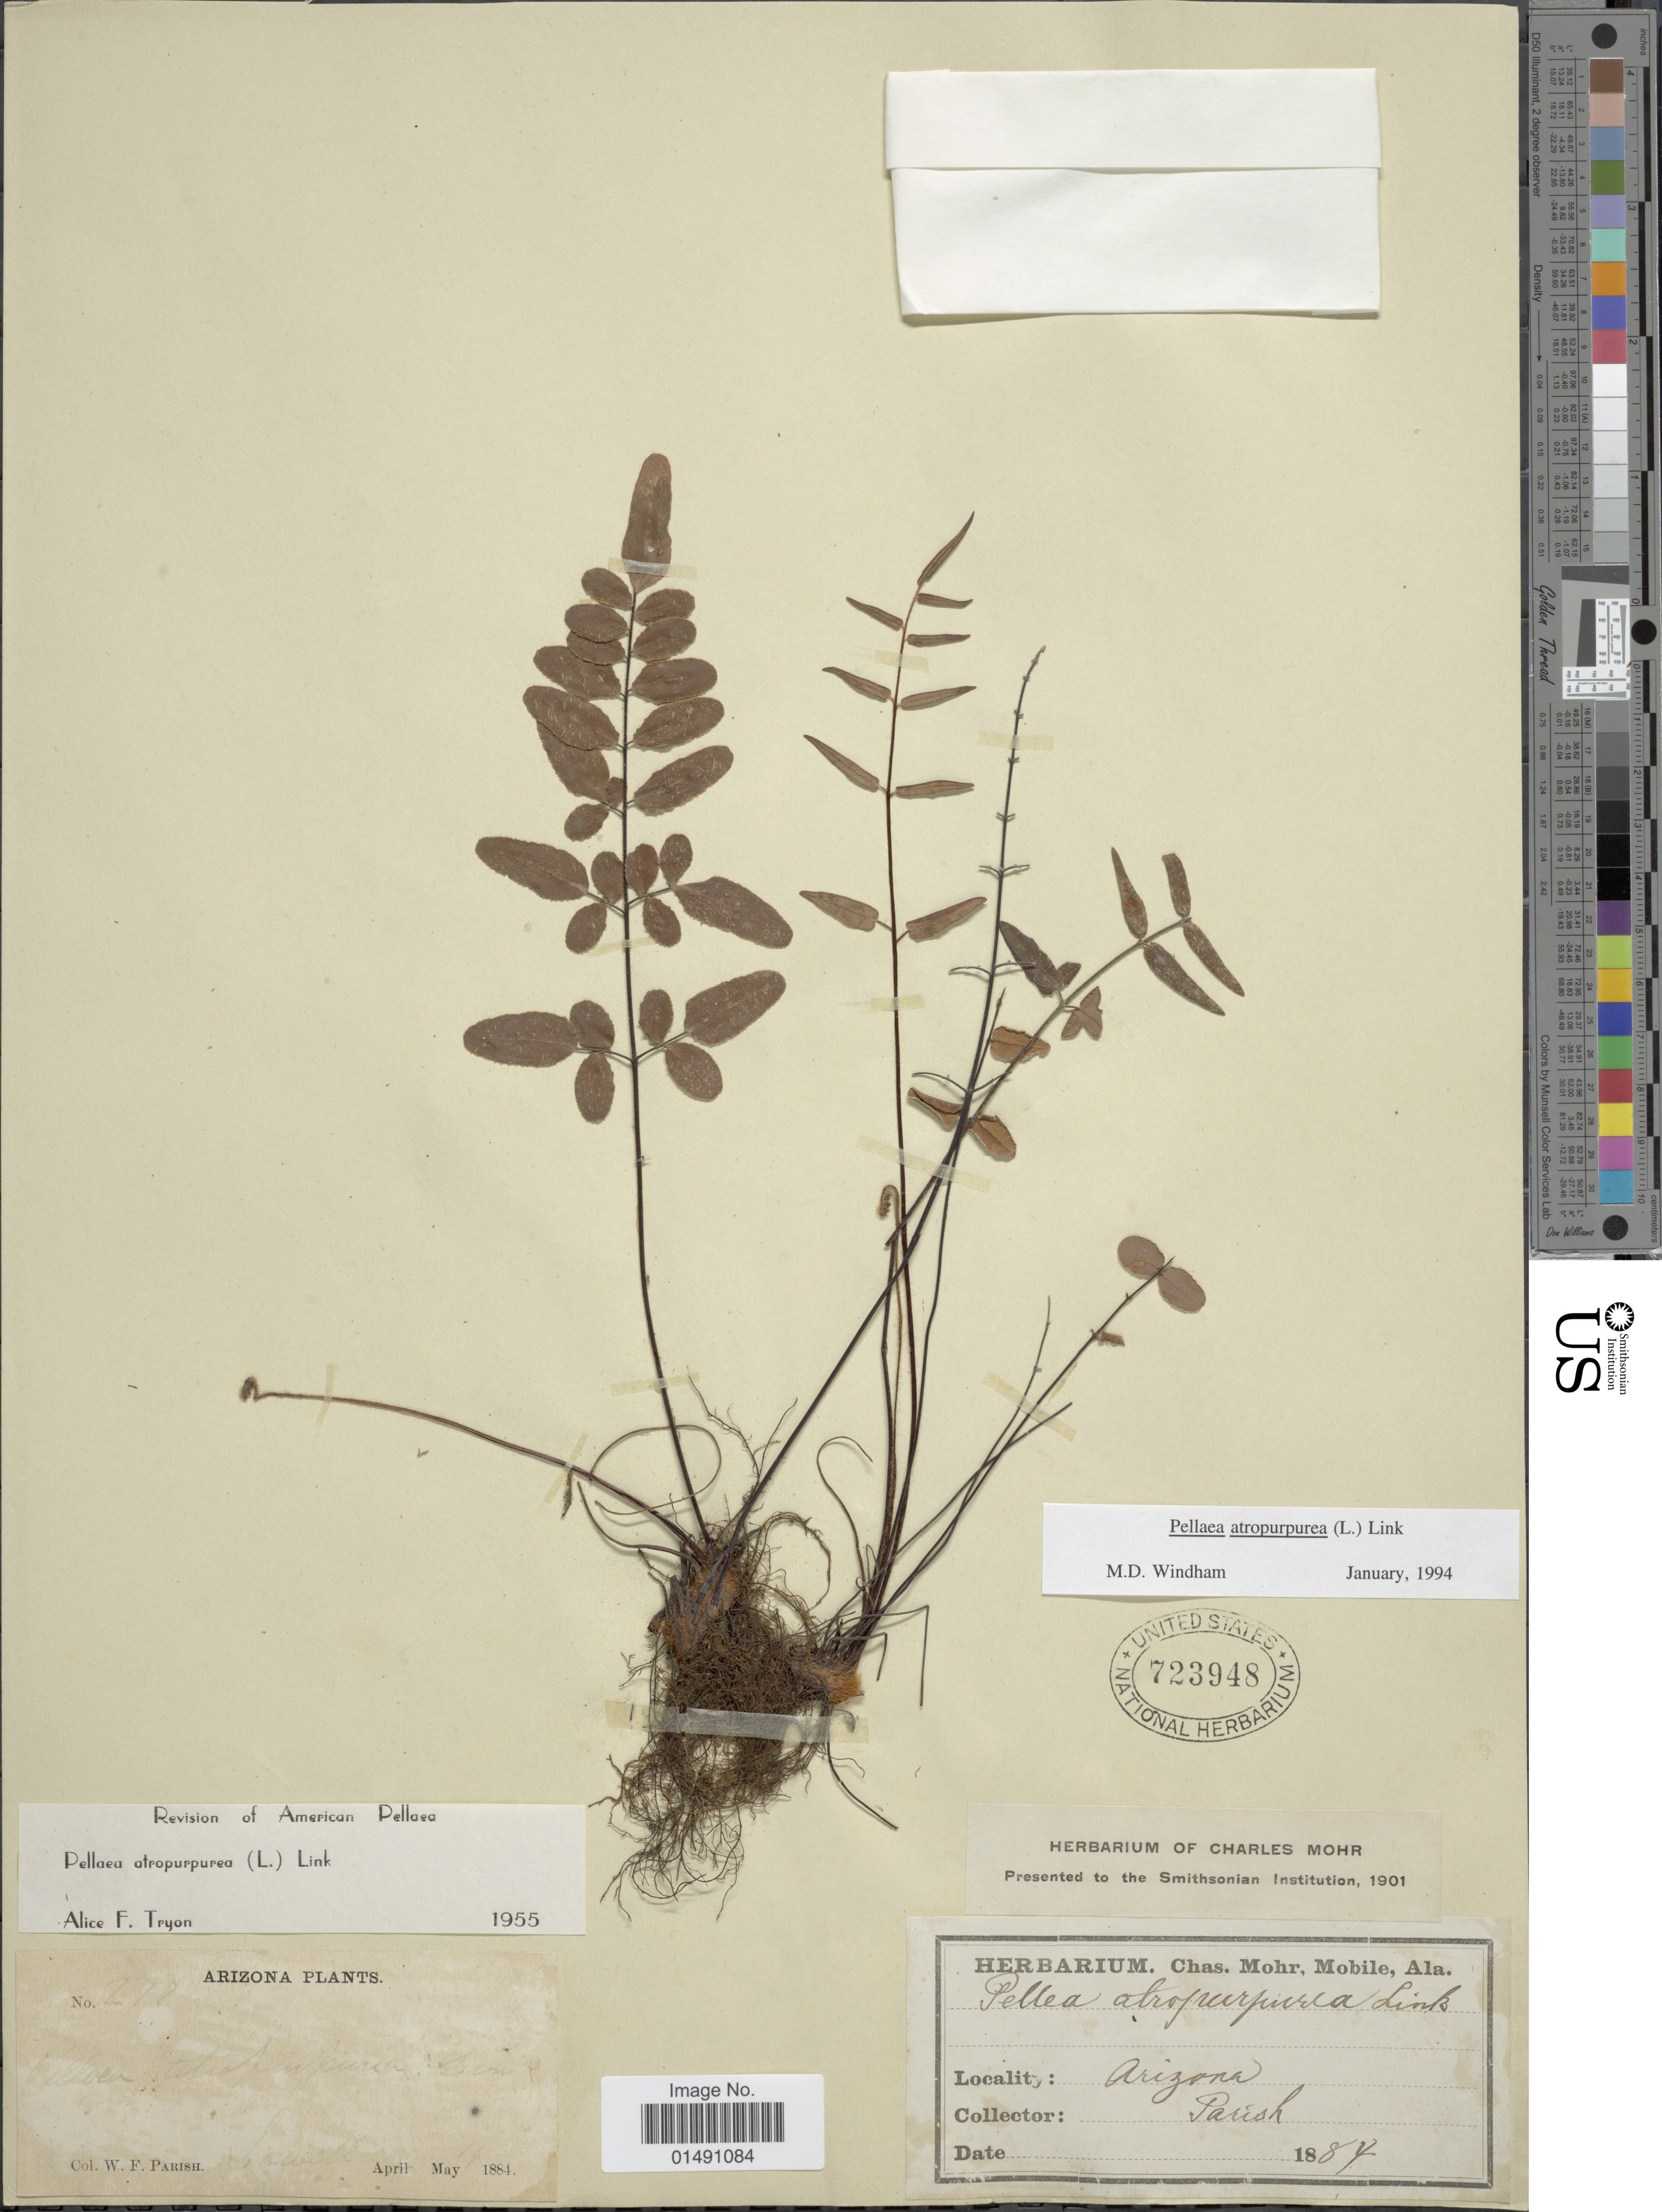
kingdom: Plantae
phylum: Tracheophyta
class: Polypodiopsida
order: Polypodiales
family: Pteridaceae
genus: Pellaea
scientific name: Pellaea atropurpurea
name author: (L.) Link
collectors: W. F. Parish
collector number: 277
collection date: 1884-04/1884-05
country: United States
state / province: Arizona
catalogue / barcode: US 723948